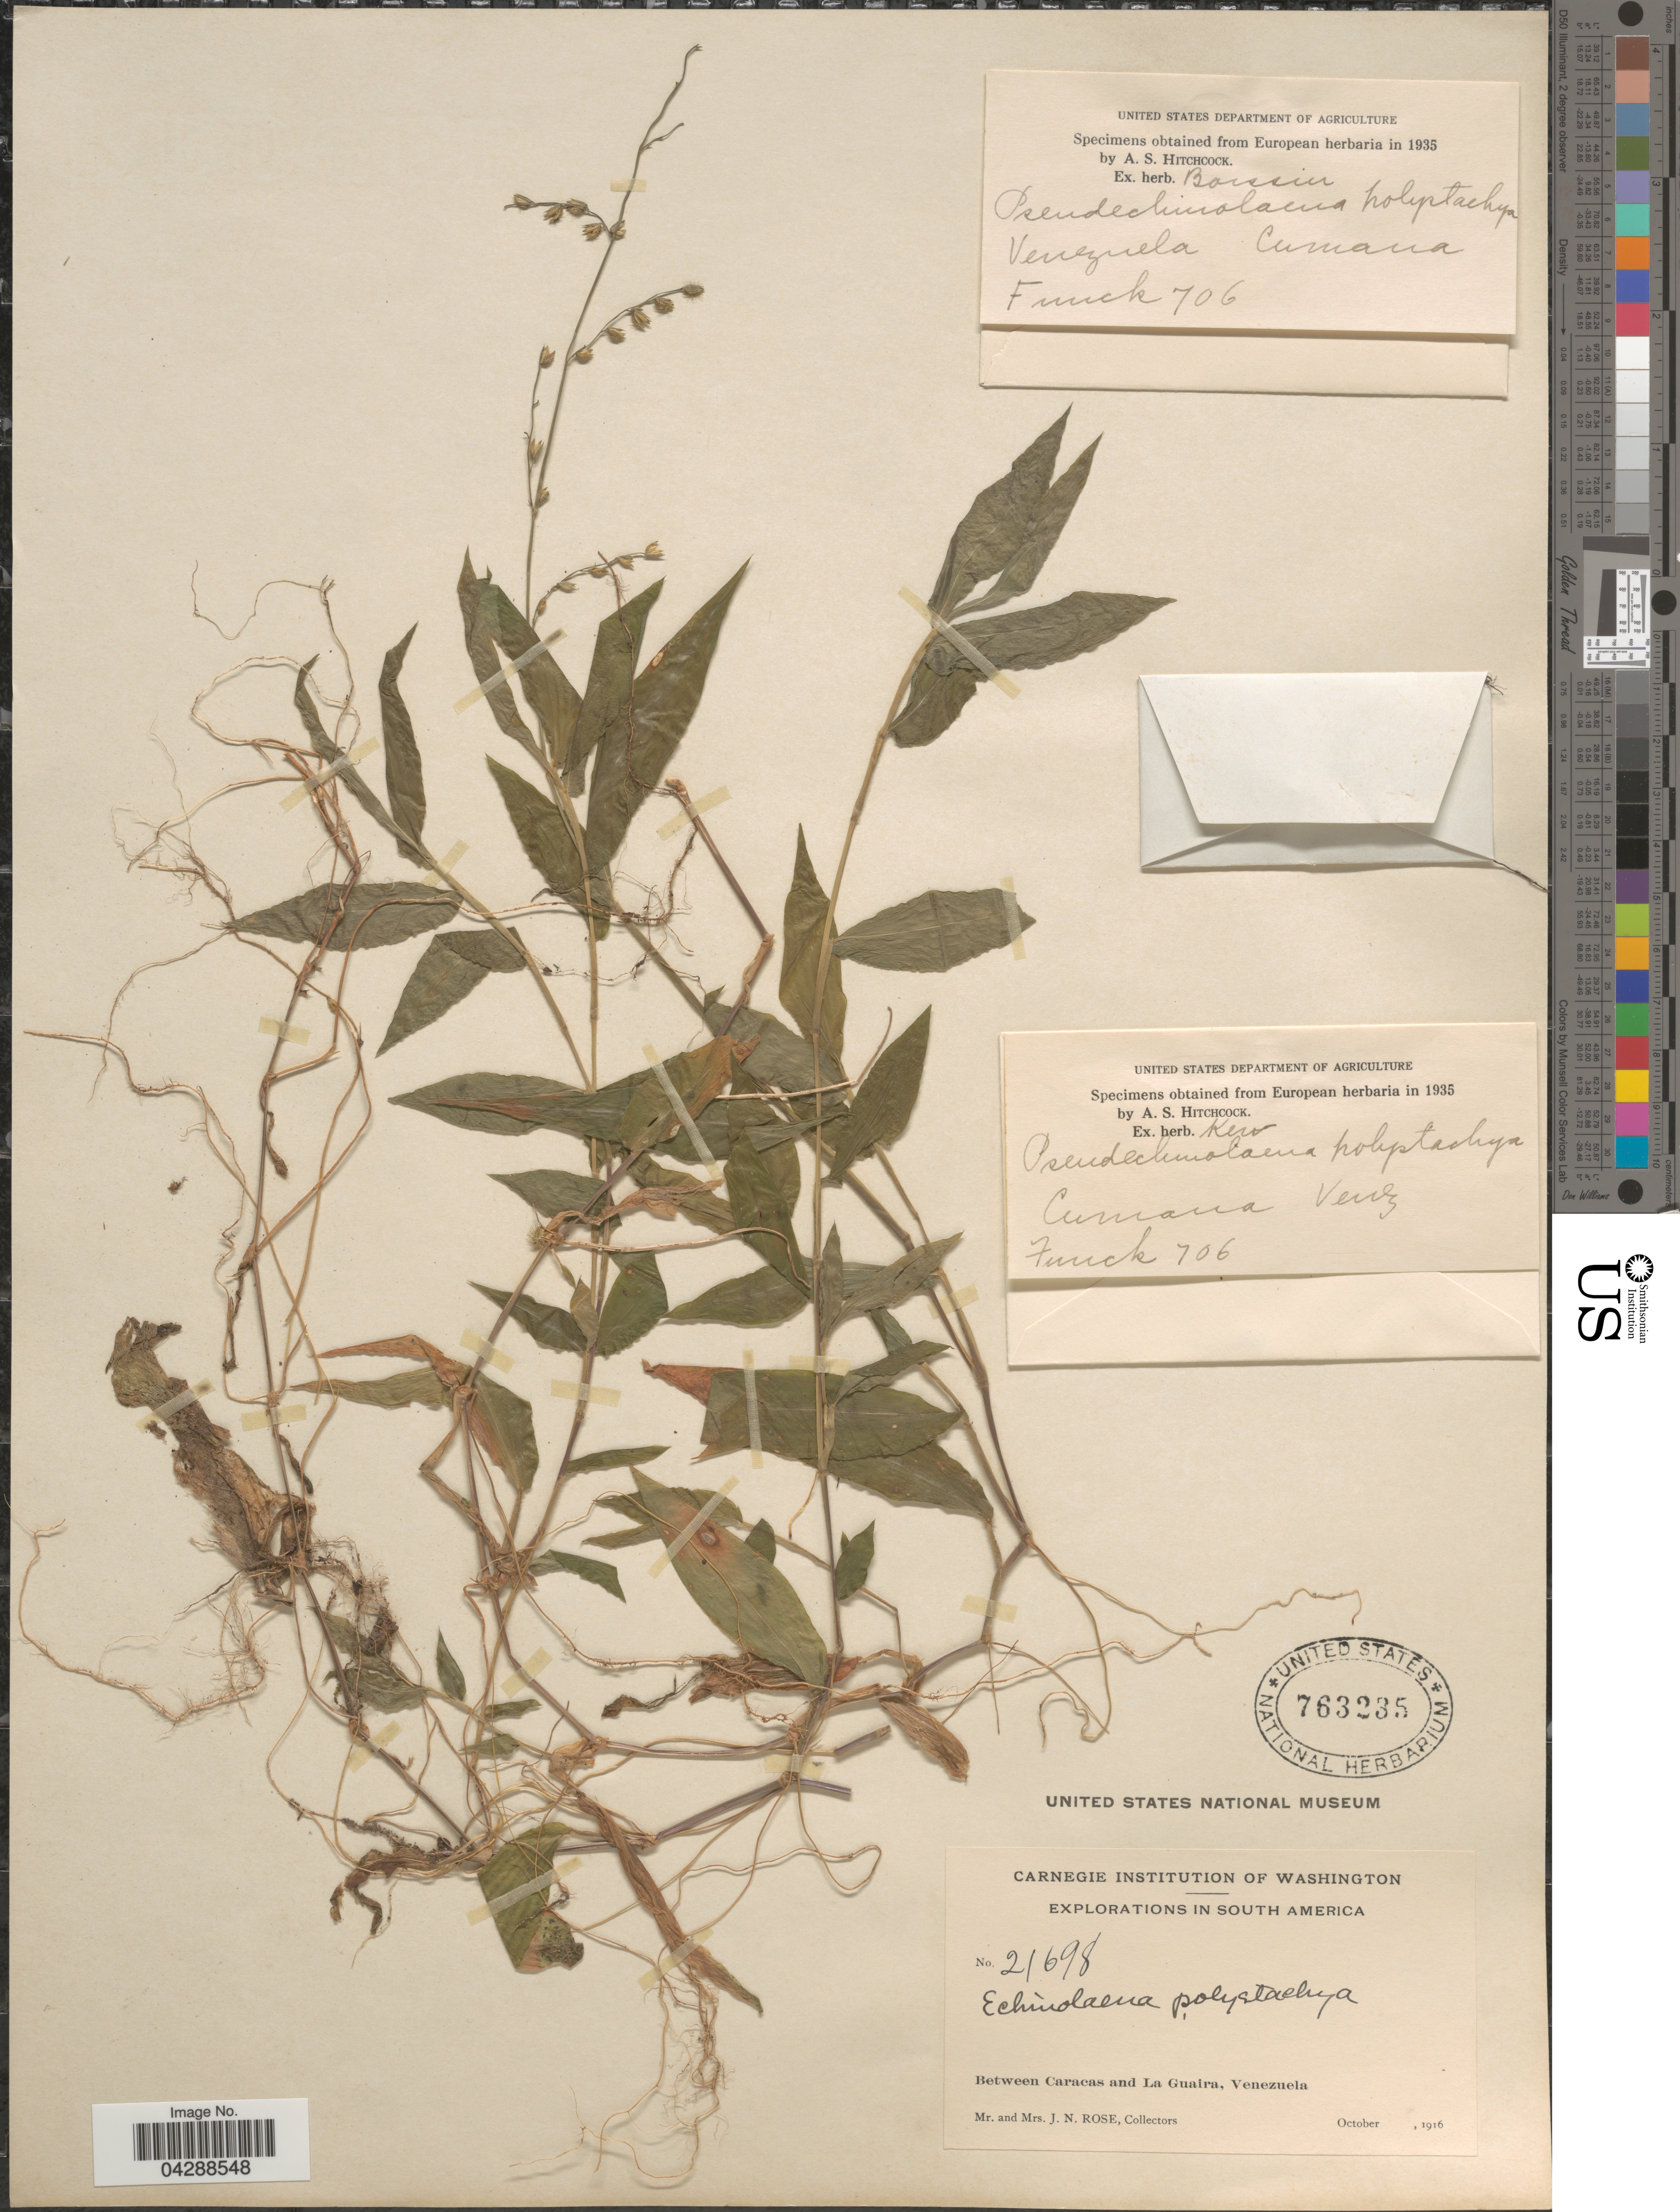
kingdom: Plantae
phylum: Tracheophyta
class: Liliopsida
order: Poales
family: Poaceae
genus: Pseudechinolaena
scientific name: Pseudechinolaena polystachya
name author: (Kunth) Stapf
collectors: -. Funck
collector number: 706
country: Venezuela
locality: Cumana.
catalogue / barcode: US 763235